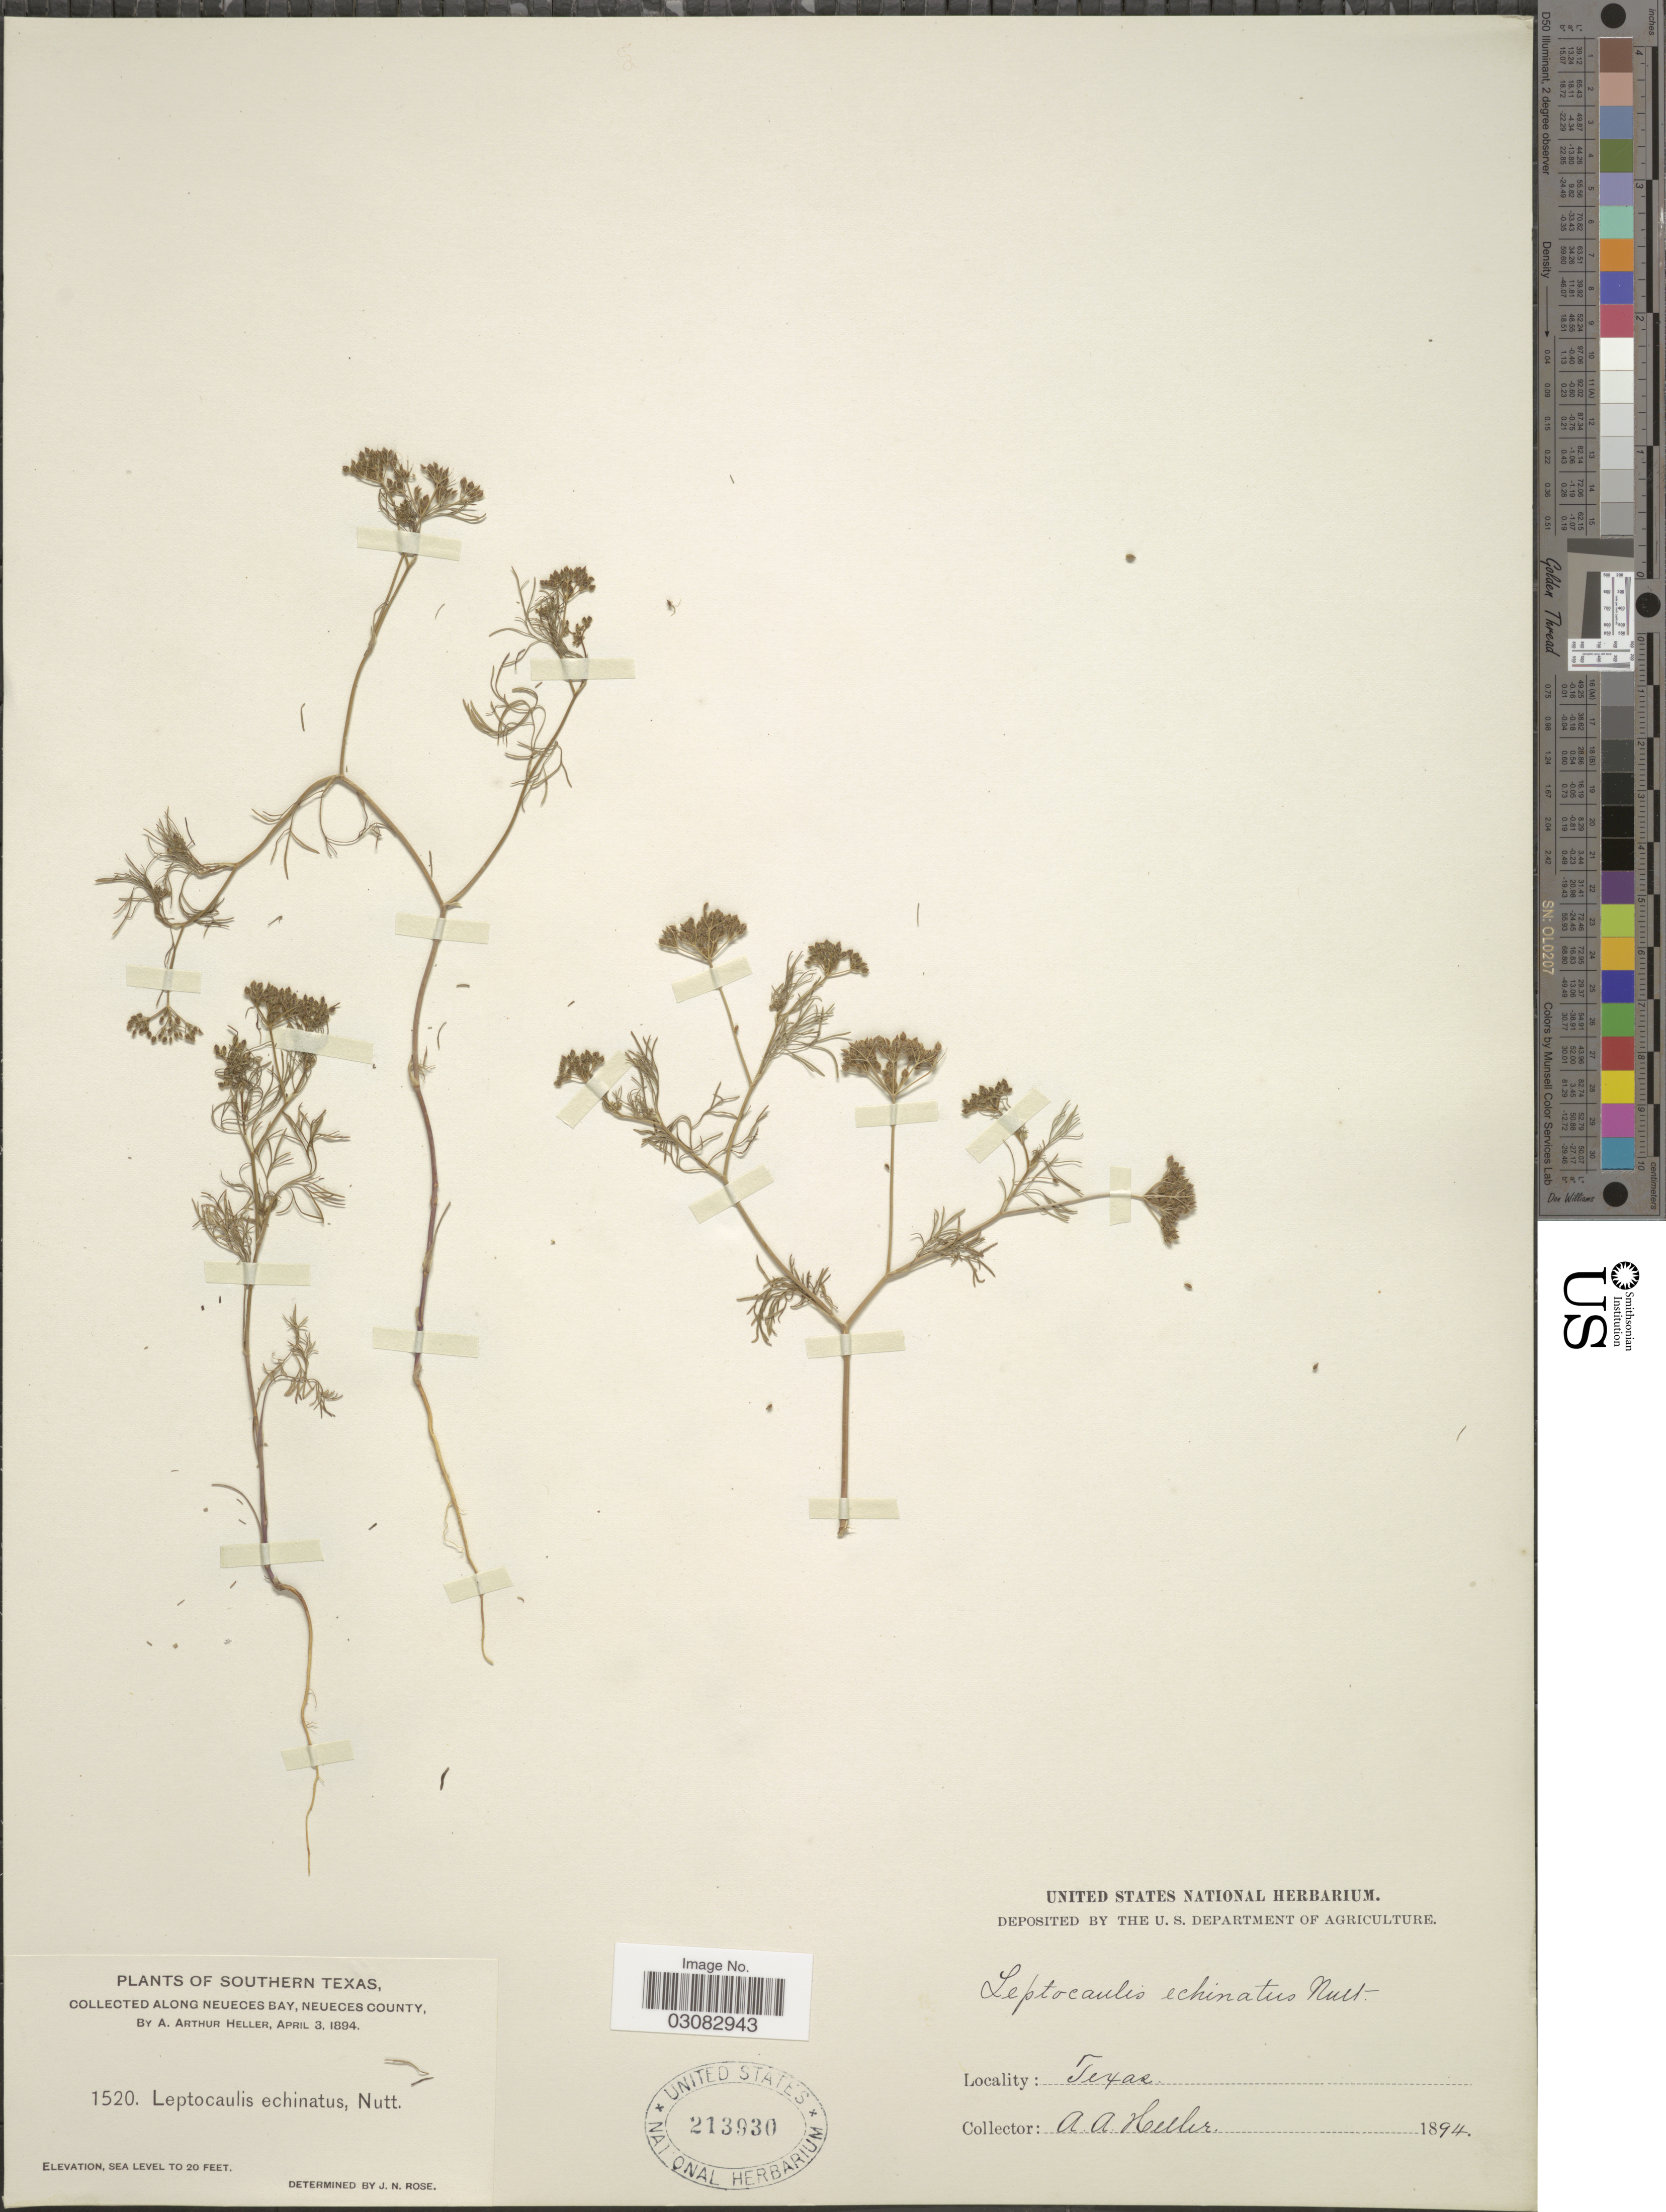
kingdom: Plantae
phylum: Tracheophyta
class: Magnoliopsida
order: Apiales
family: Apiaceae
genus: Spermolepis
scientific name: Spermolepis echinata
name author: (Nutt. ex DC.) A. Heller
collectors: A. A. Heller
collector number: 1520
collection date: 1894-04-03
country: United States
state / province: Texas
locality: Southern Texas, Along Neueces Bay, Neueces County.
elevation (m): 6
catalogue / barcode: US 213930